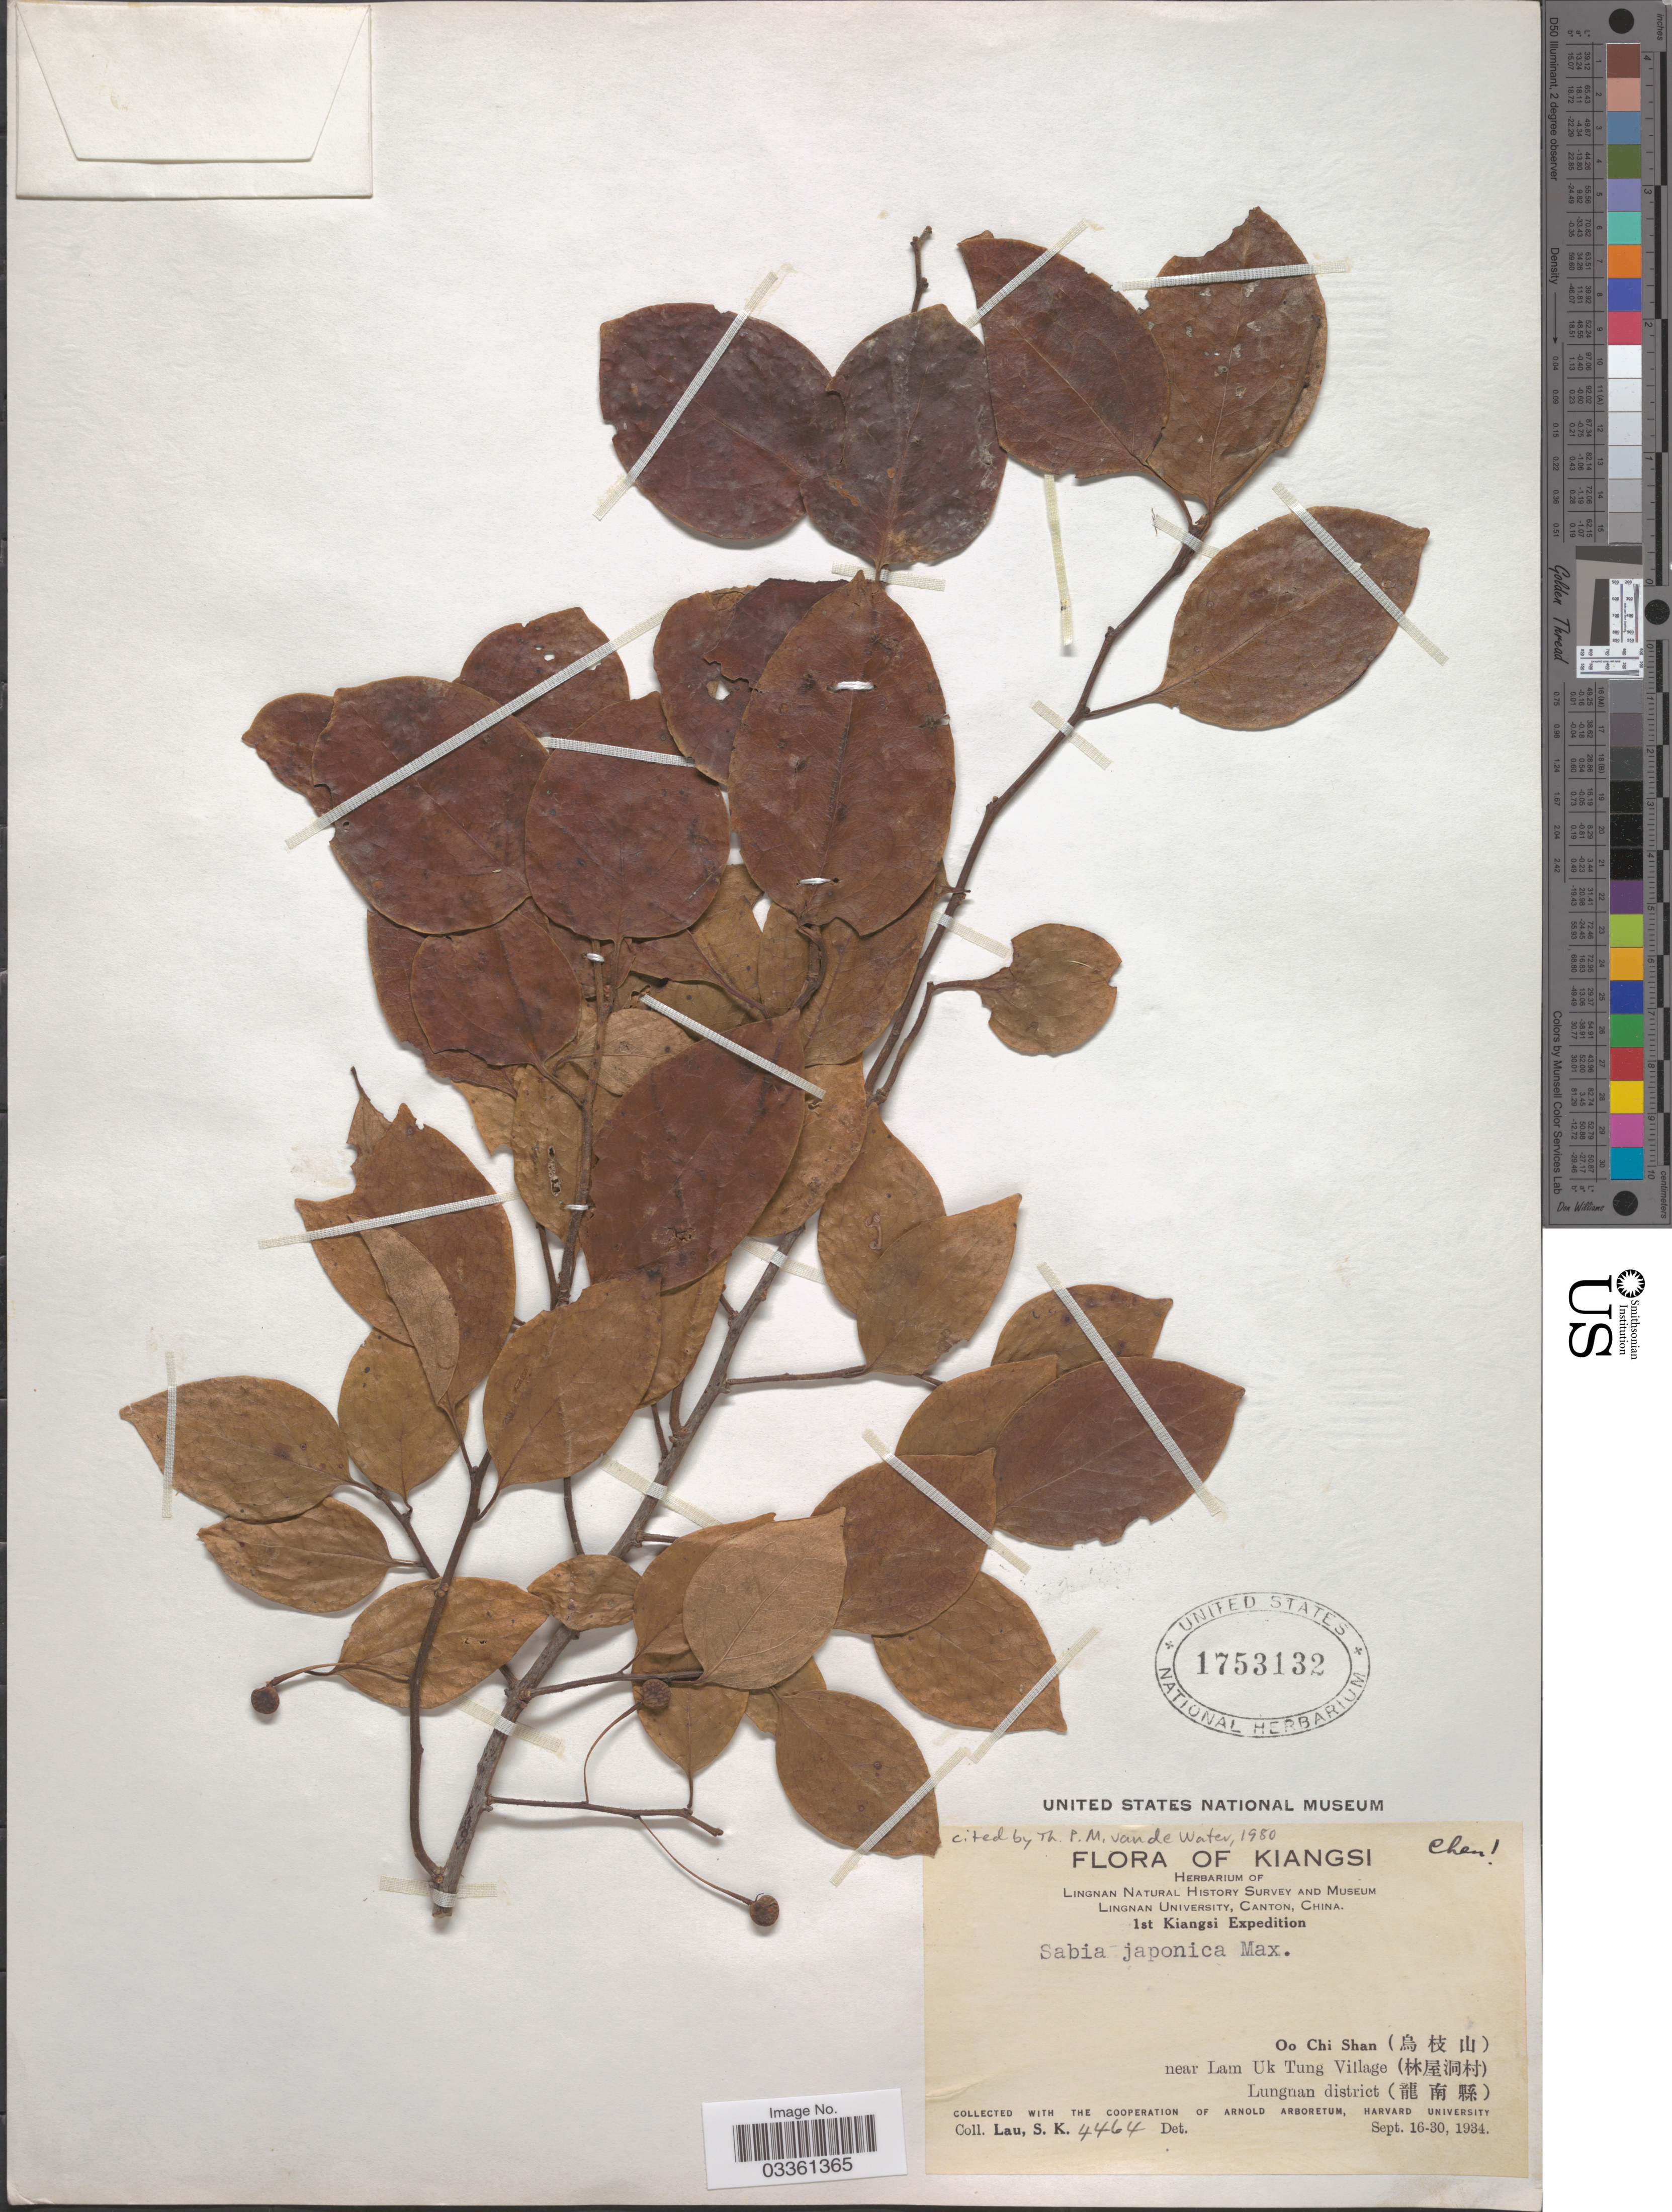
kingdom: Plantae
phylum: Tracheophyta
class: Magnoliopsida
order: Proteales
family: Sabiaceae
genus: Sabia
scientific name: Sabia japonica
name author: Maxim.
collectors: S. K. Lau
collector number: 4464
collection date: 1934-09-16/1934-09-30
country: China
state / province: Jiangxi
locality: Oo Chi Shan (X), near Lam Uk Tung Village (X), Lungnan district (X).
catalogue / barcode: US 1753132